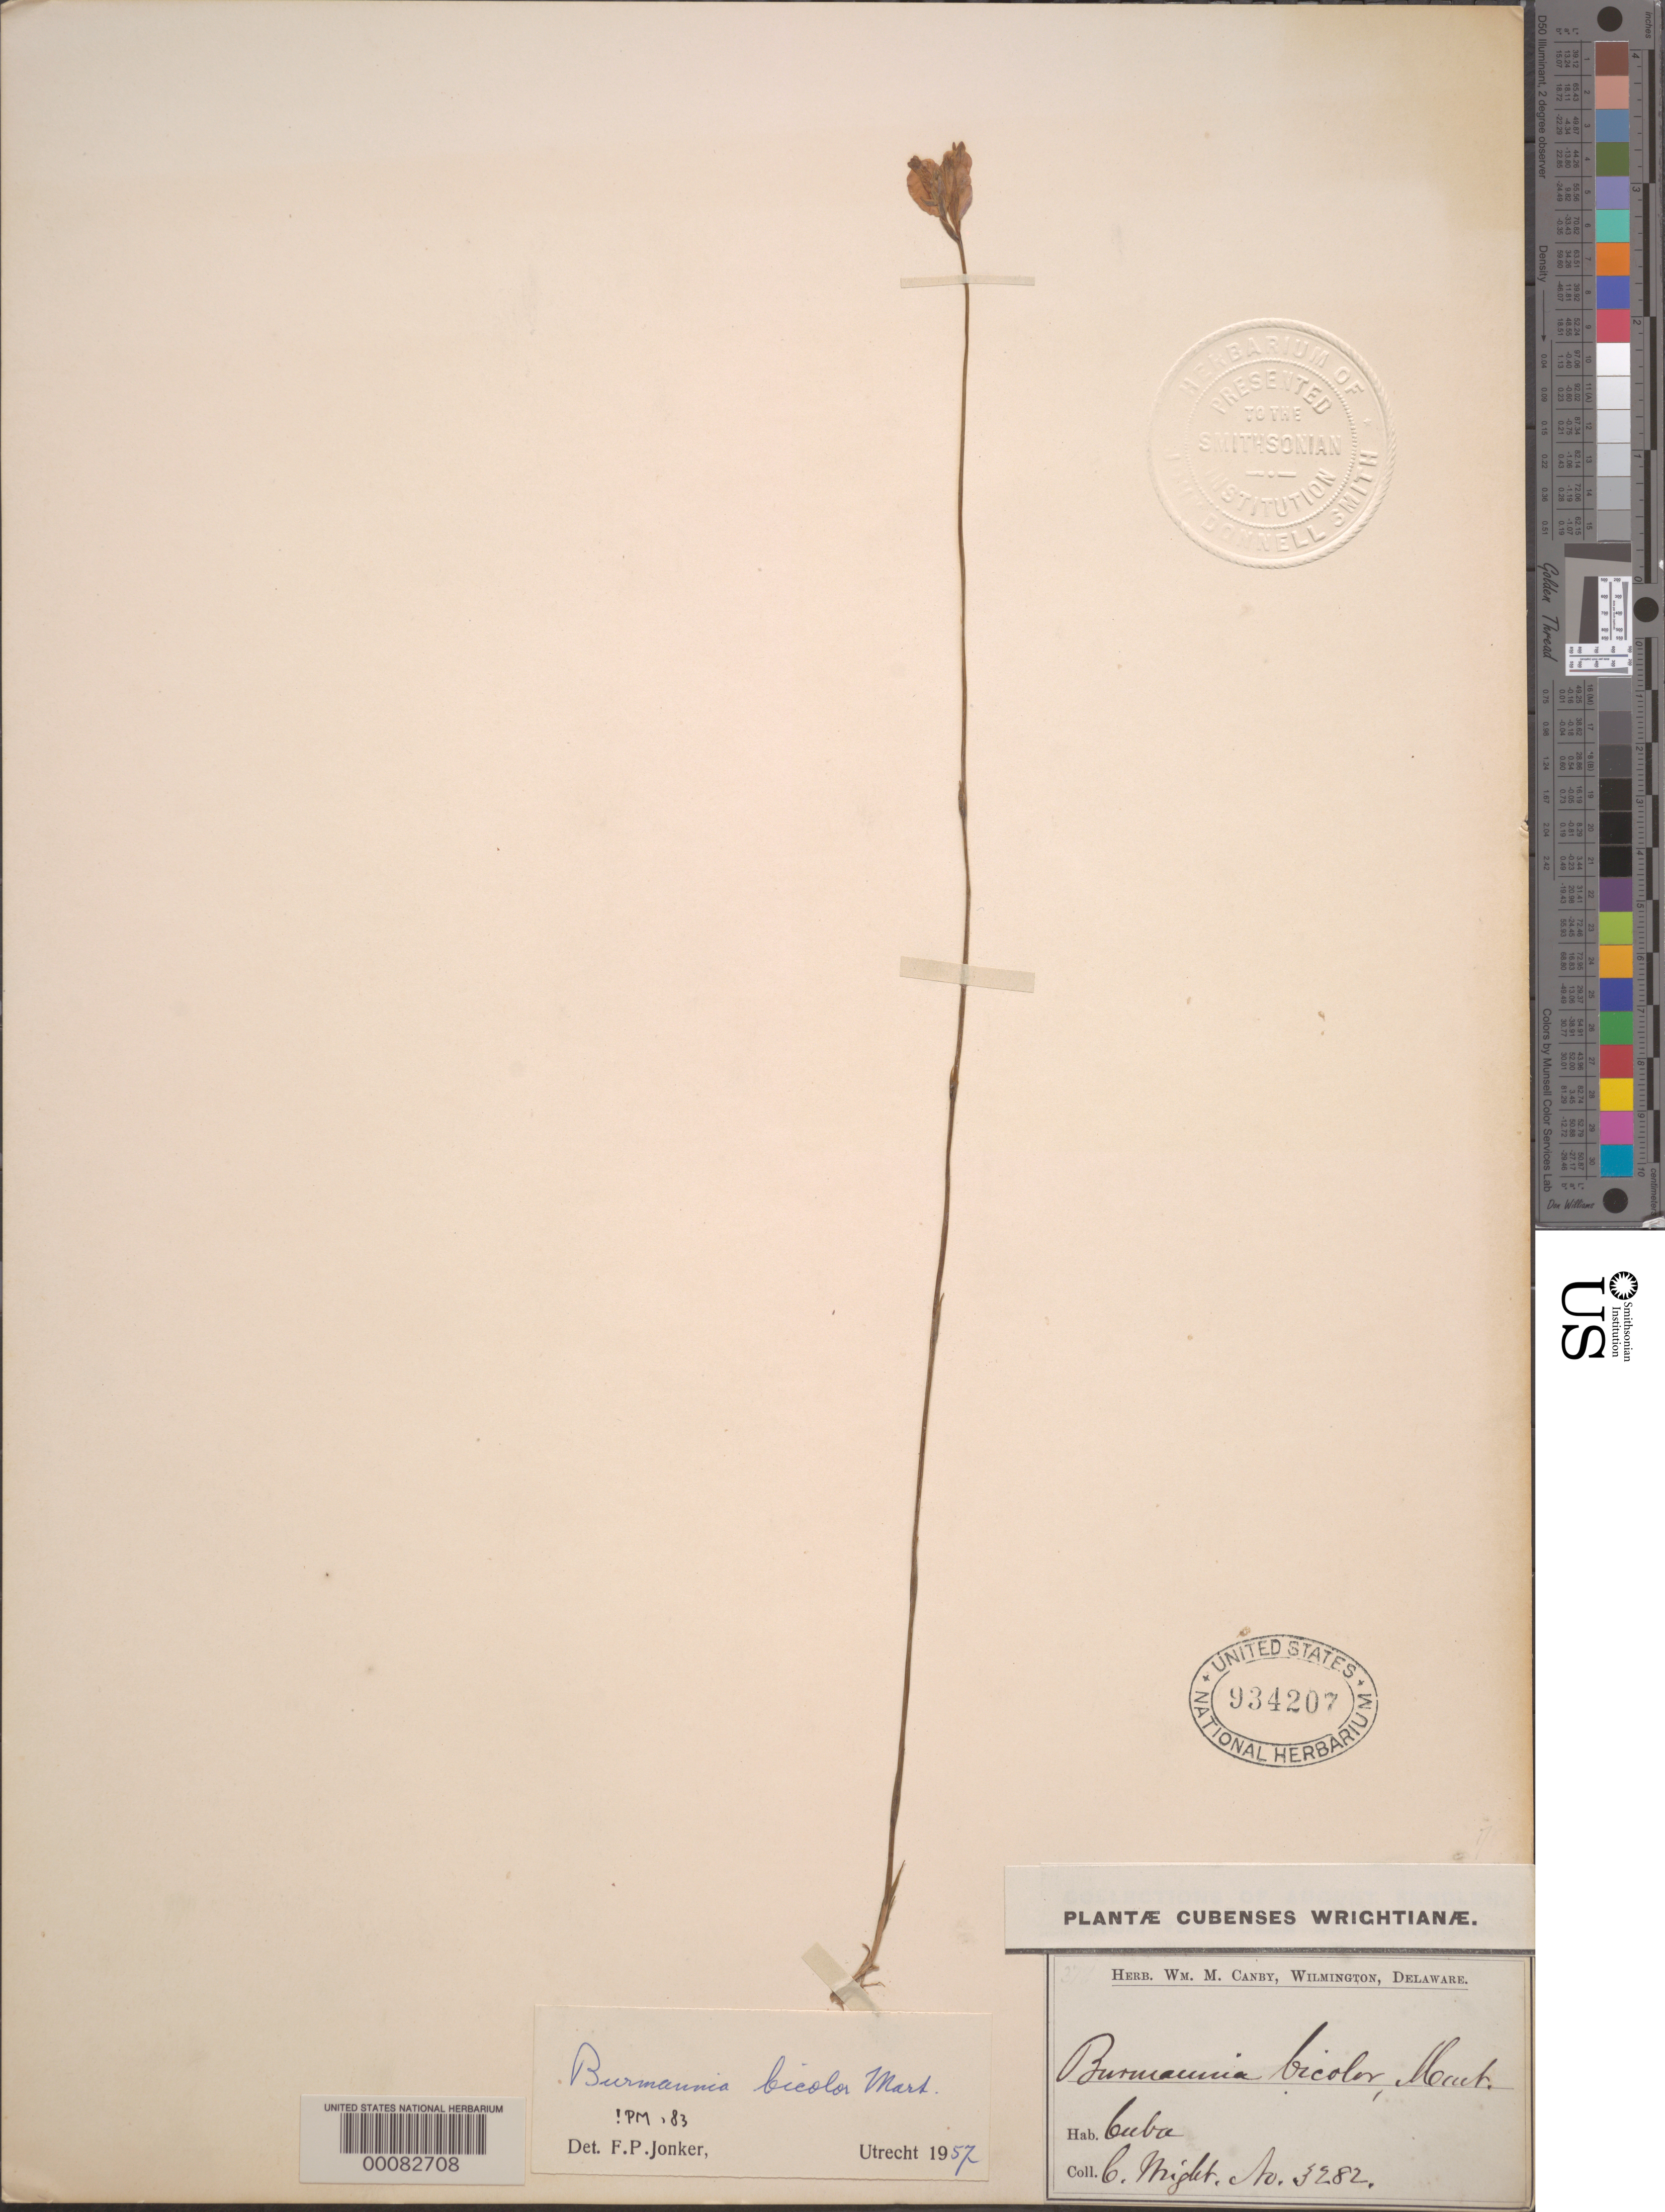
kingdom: Plantae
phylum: Tracheophyta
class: Liliopsida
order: Dioscoreales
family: Burmanniaceae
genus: Burmannia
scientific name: Burmannia bicolor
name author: Mart.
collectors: C. Wright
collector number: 3282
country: Cuba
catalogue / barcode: US 934207